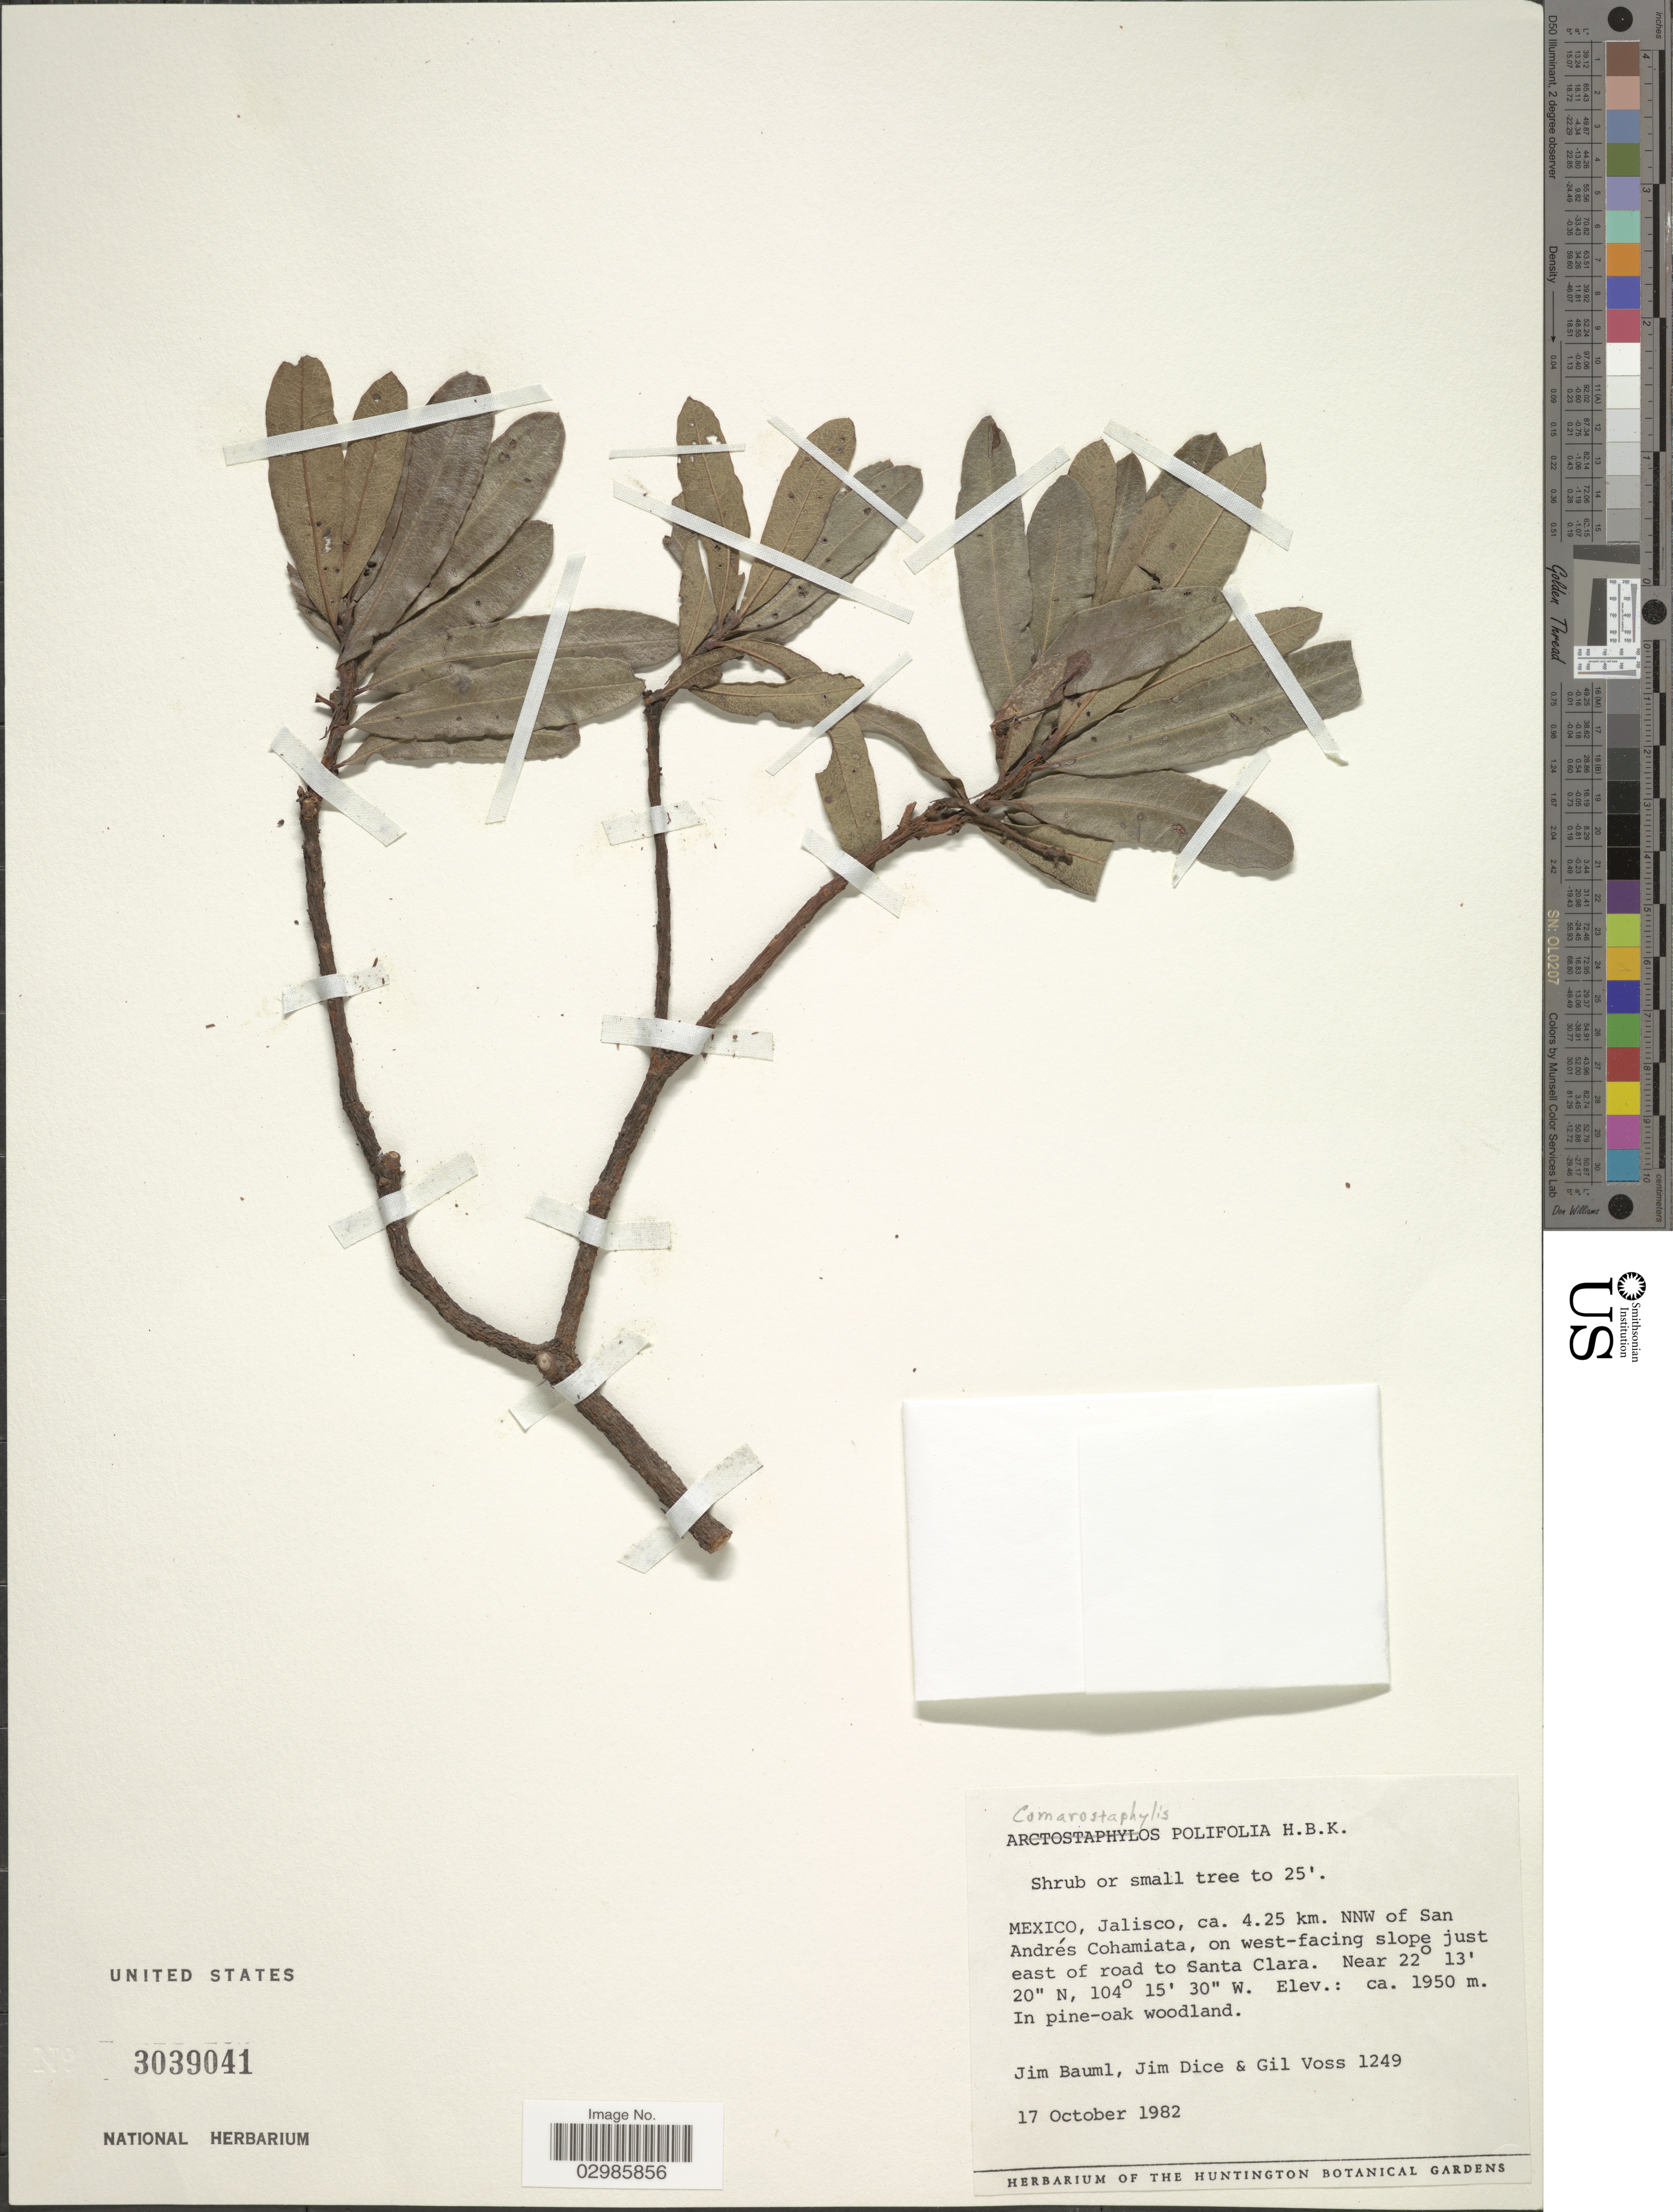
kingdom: Plantae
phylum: Tracheophyta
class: Magnoliopsida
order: Ericales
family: Ericaceae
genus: Comarostaphylis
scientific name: Comarostaphylis polifolia subsp. coahuilensis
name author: Henrickson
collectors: J. Bauml, J. Dice & G. Voss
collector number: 1249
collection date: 1982-10-17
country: Mexico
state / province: Jalisco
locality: Ca. 4.25 km. NNW of San Andrés Cohamiata, on west-facing slope just east of road to Santa Clara.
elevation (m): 1950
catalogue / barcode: US 3039041